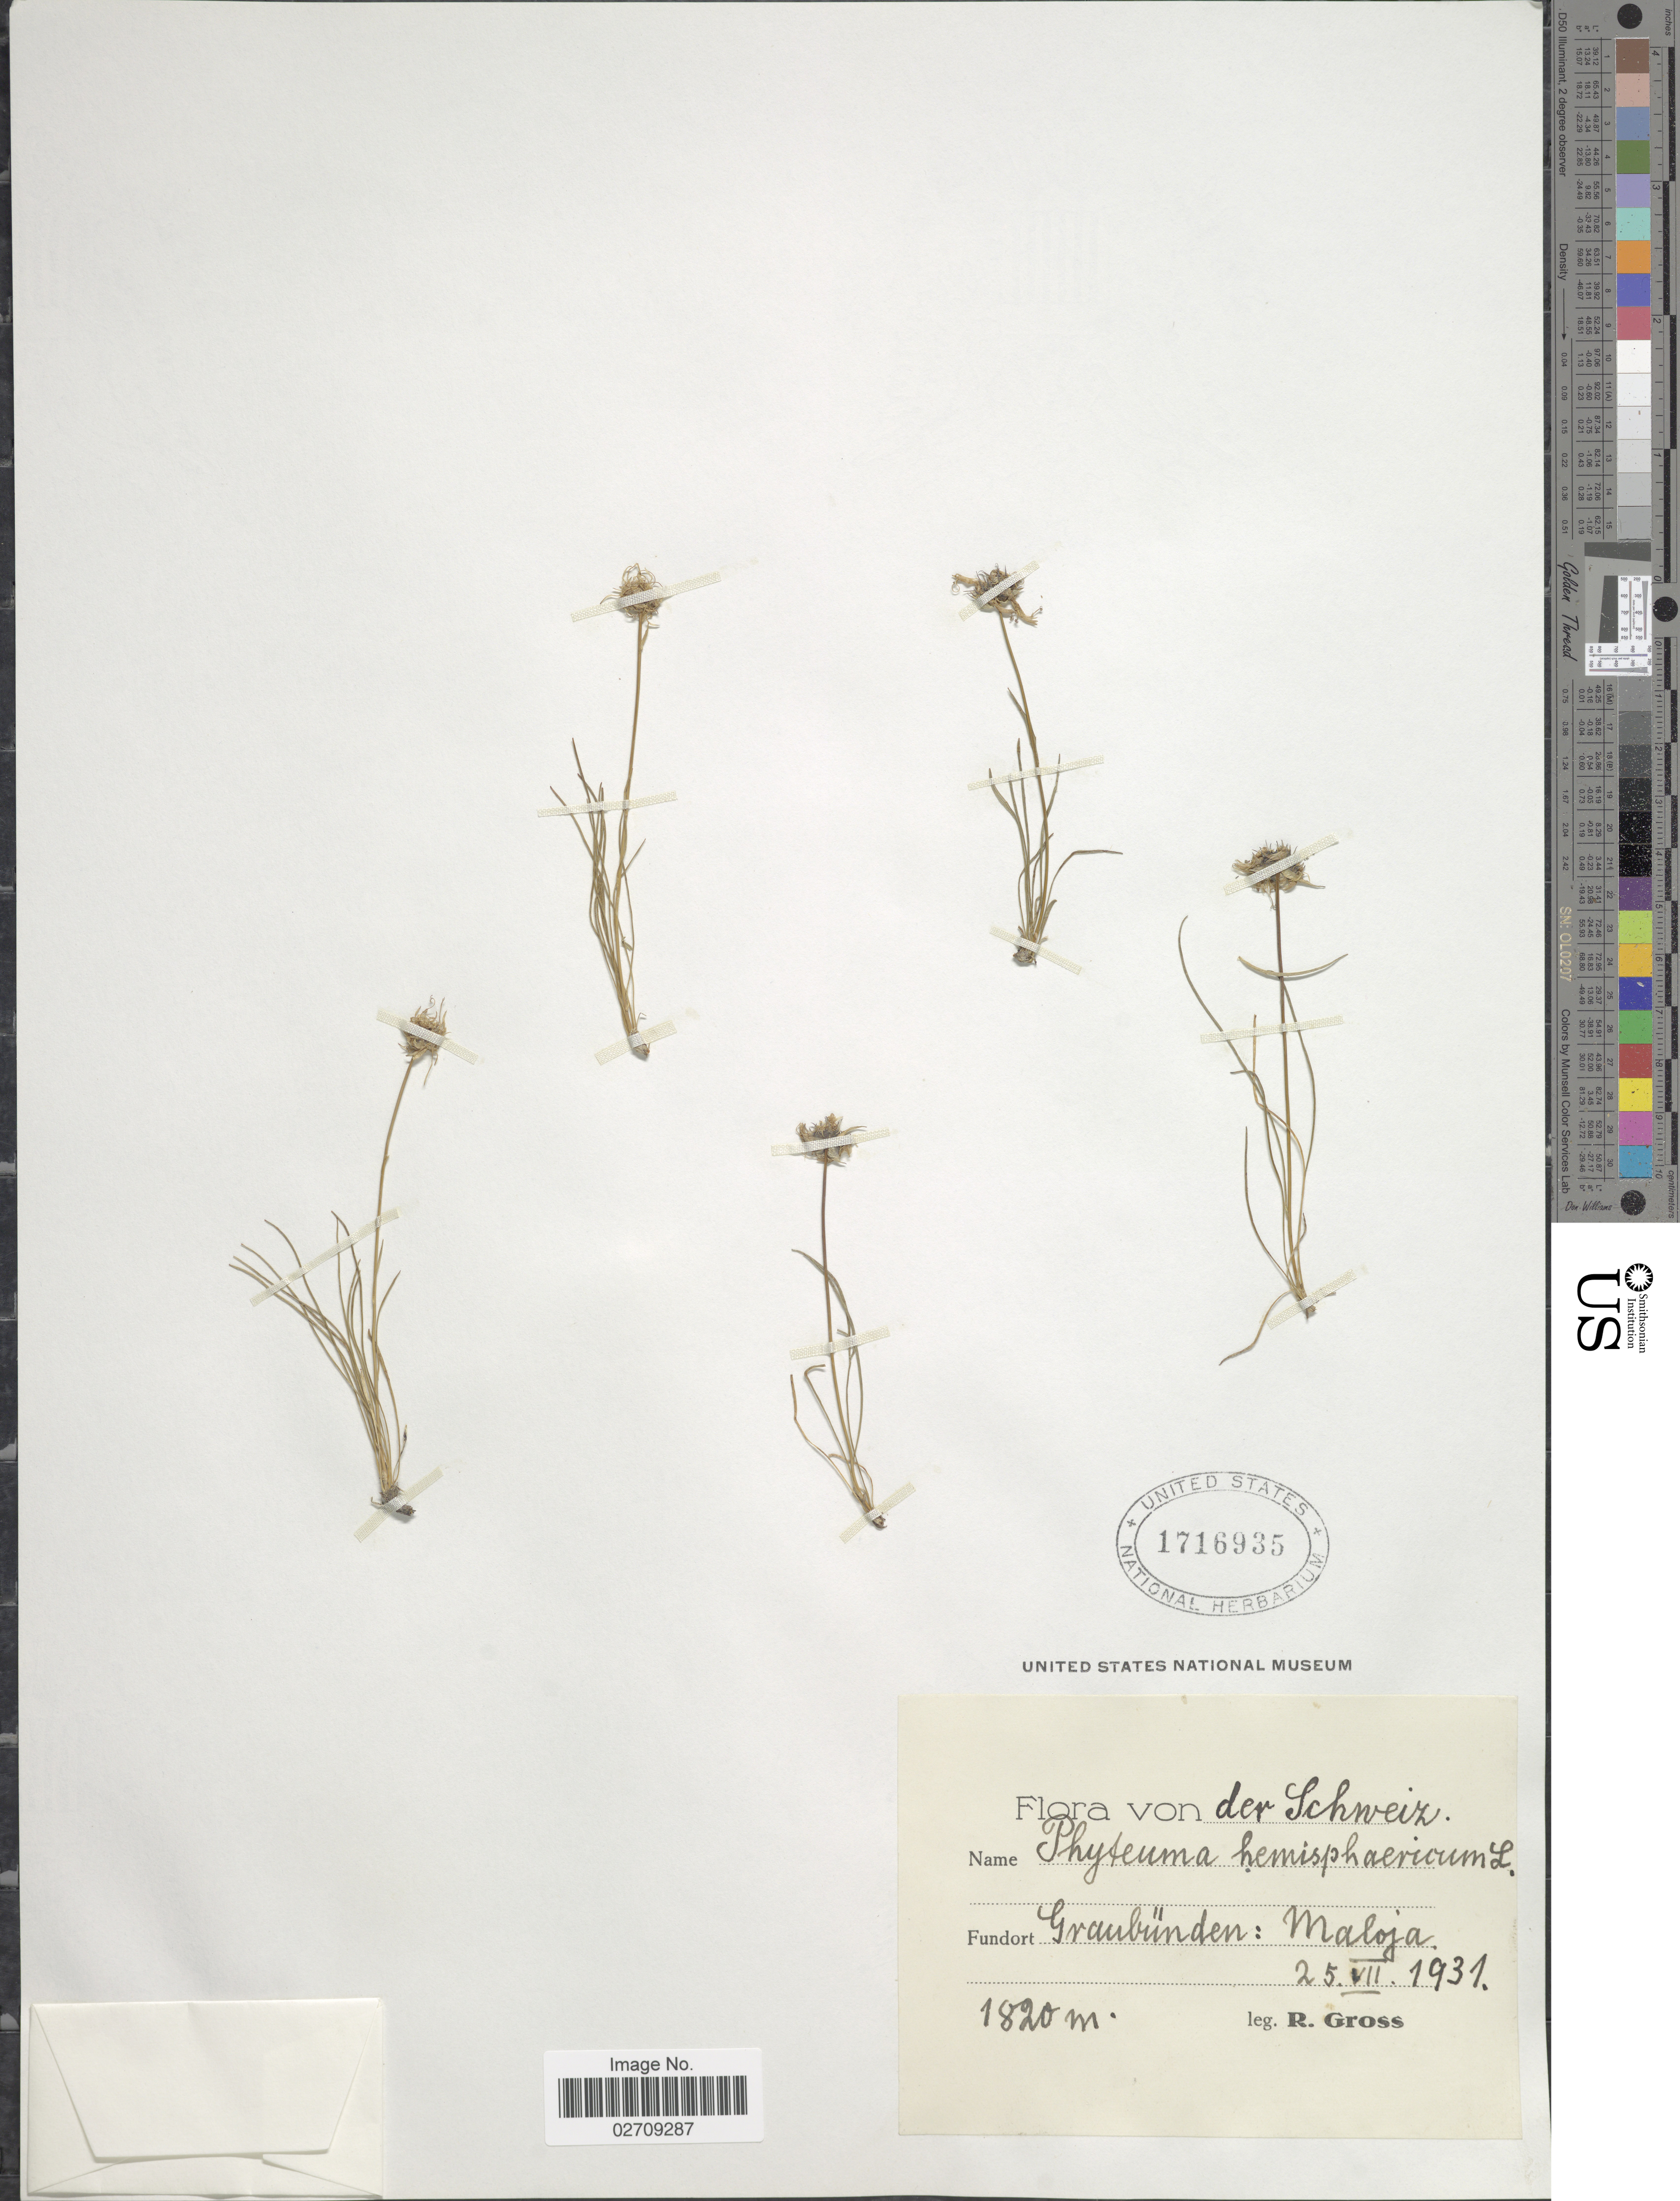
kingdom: Plantae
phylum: Tracheophyta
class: Magnoliopsida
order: Asterales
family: Campanulaceae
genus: Phyteuma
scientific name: Phyteuma hemisphaericum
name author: L.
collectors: R. Gross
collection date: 1931-07-25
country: Switzerland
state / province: Graubunden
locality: Der Schweiz. Maloja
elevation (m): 1820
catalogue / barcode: US 1716935